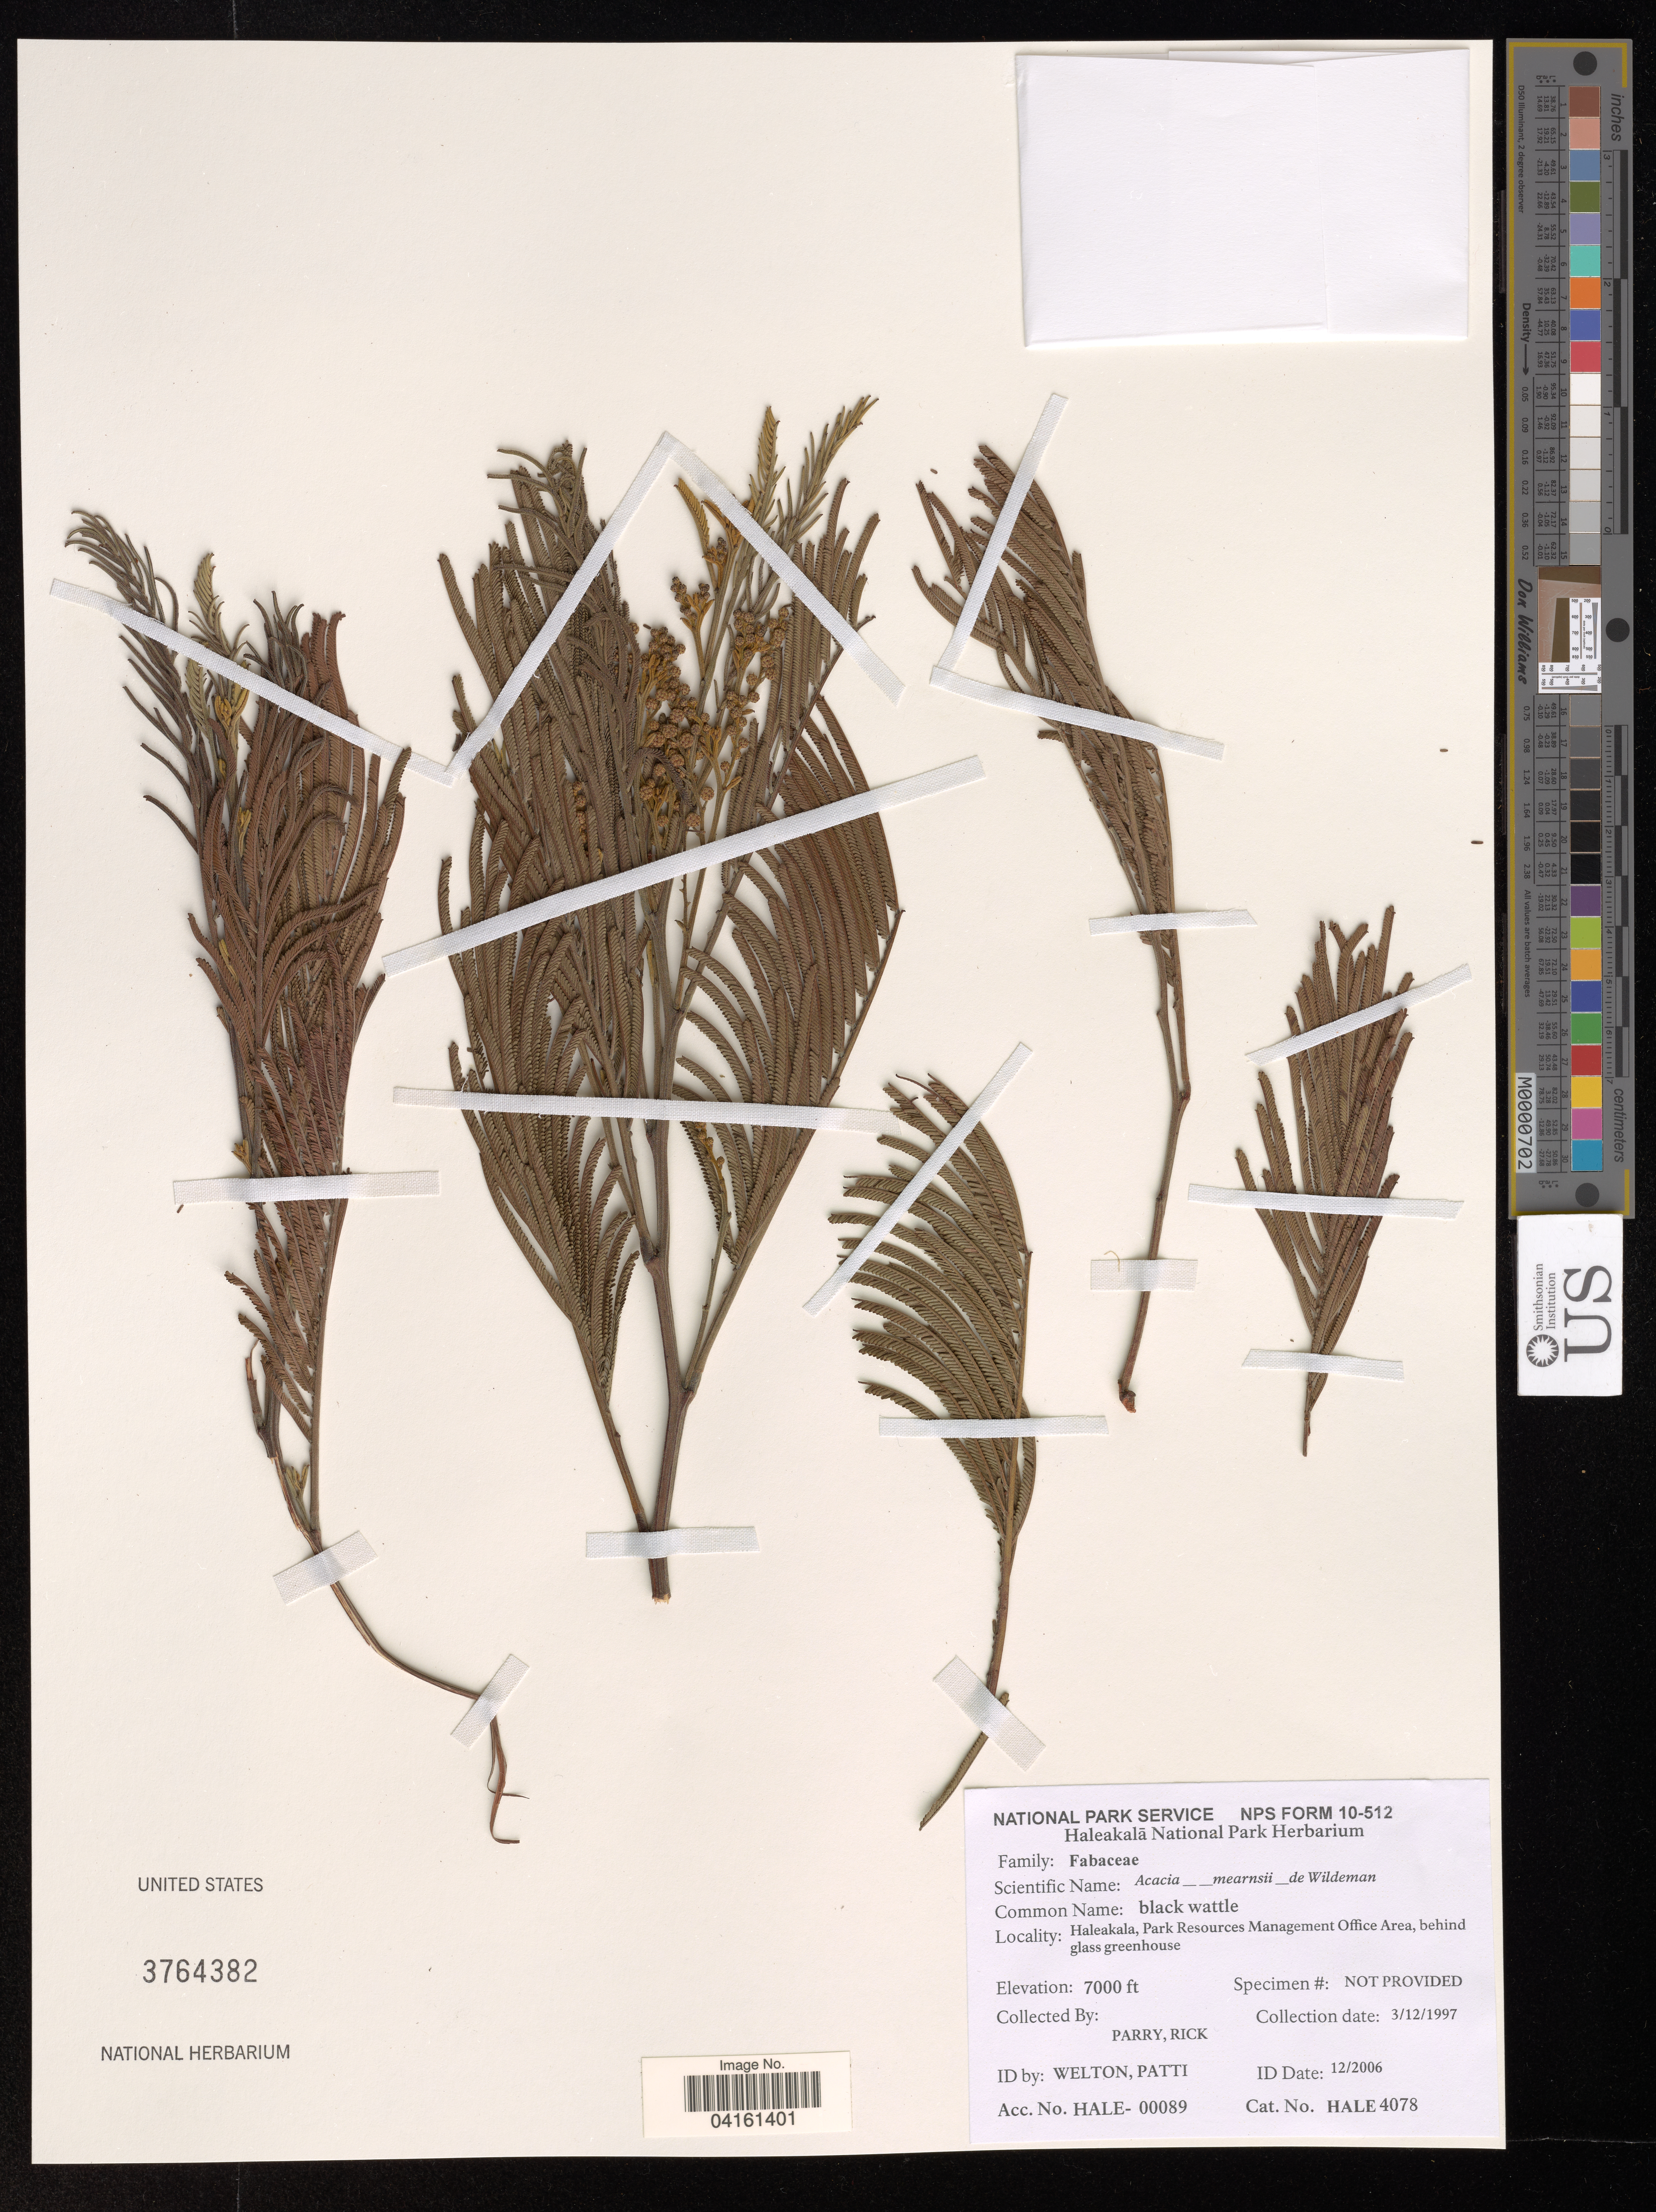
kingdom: Plantae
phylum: Tracheophyta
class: Magnoliopsida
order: Fabales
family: Fabaceae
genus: Acacia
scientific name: Acacia mearnsii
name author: De Wild.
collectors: R. Parry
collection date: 1997-03-12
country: United States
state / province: Hawaii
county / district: Hawaii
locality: Haleakala, Park Resources Management Office Area, behind glass greenhouse.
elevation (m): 2134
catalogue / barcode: US 3764382